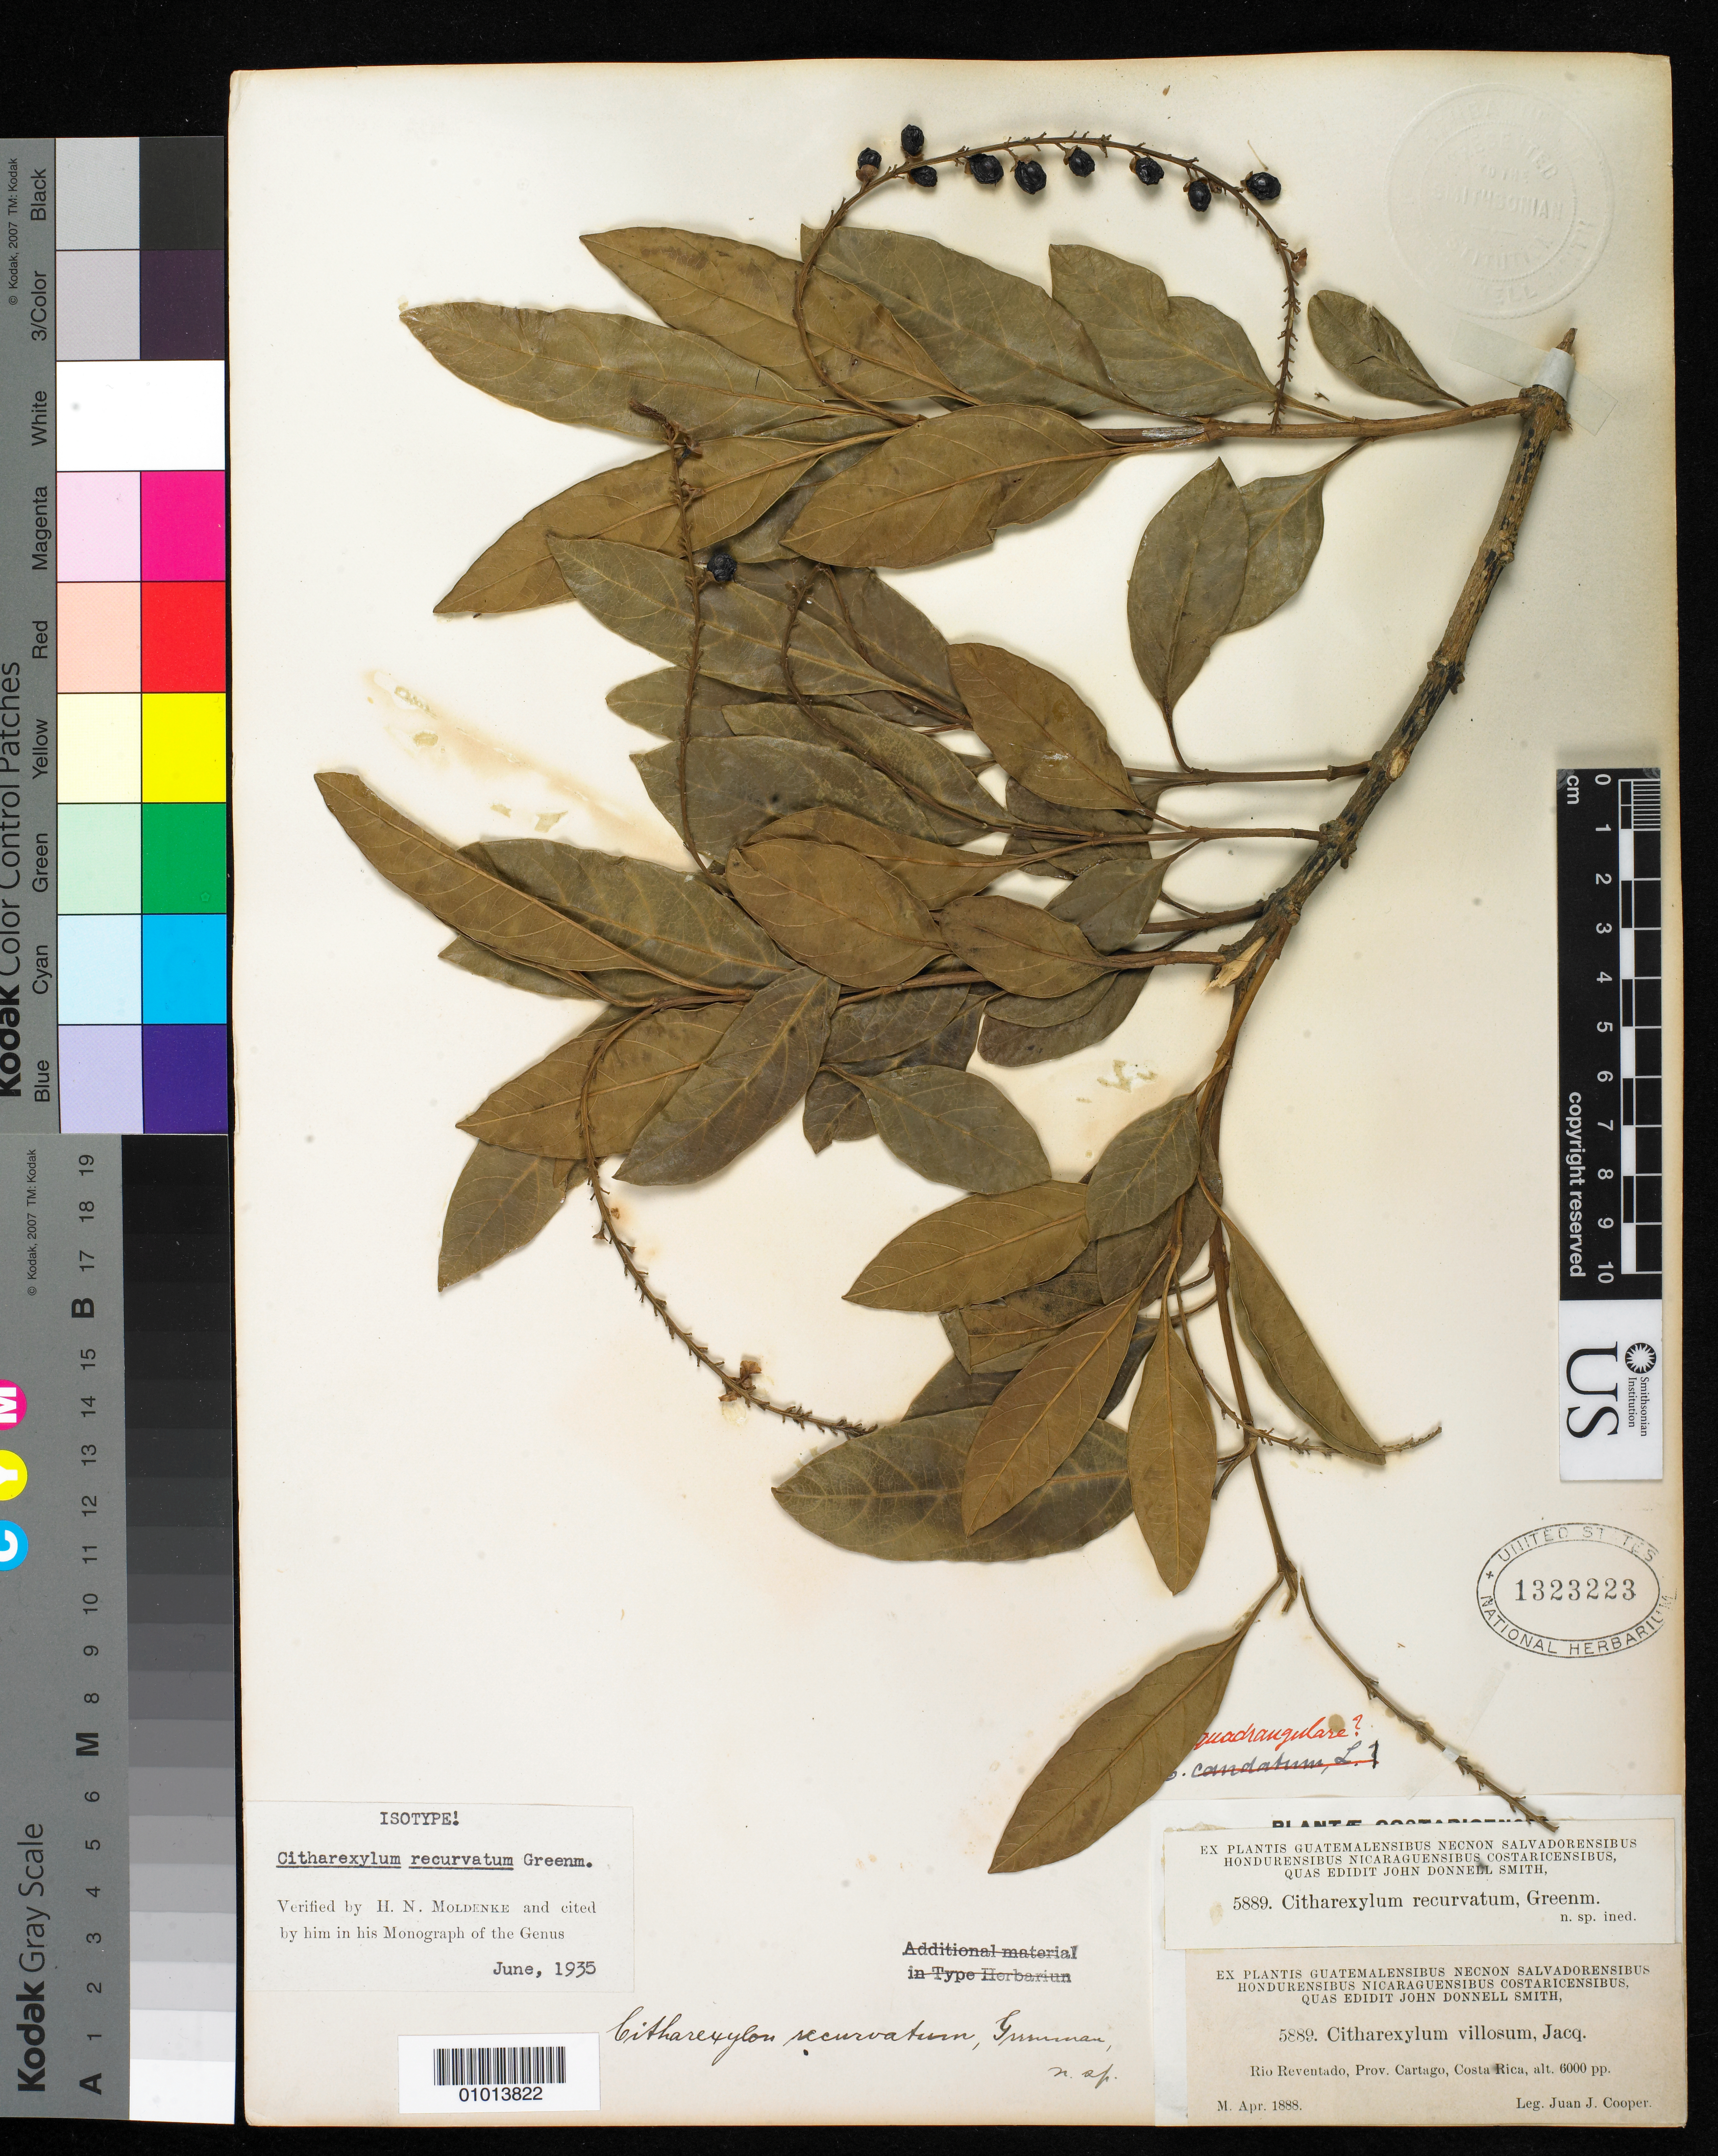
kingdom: Plantae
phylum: Tracheophyta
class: Magnoliopsida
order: Lamiales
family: Verbenaceae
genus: Citharexylum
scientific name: Citharexylum recurvatum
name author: Greenm.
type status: Isosyntype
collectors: J. J. Cooper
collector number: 5889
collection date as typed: Apr 1888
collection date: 1888-04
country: Costa Rica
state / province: Cartago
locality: Rio Reventado.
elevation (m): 1829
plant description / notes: Specimen ex John Donnell Smith herbarium.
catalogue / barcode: US 1323223